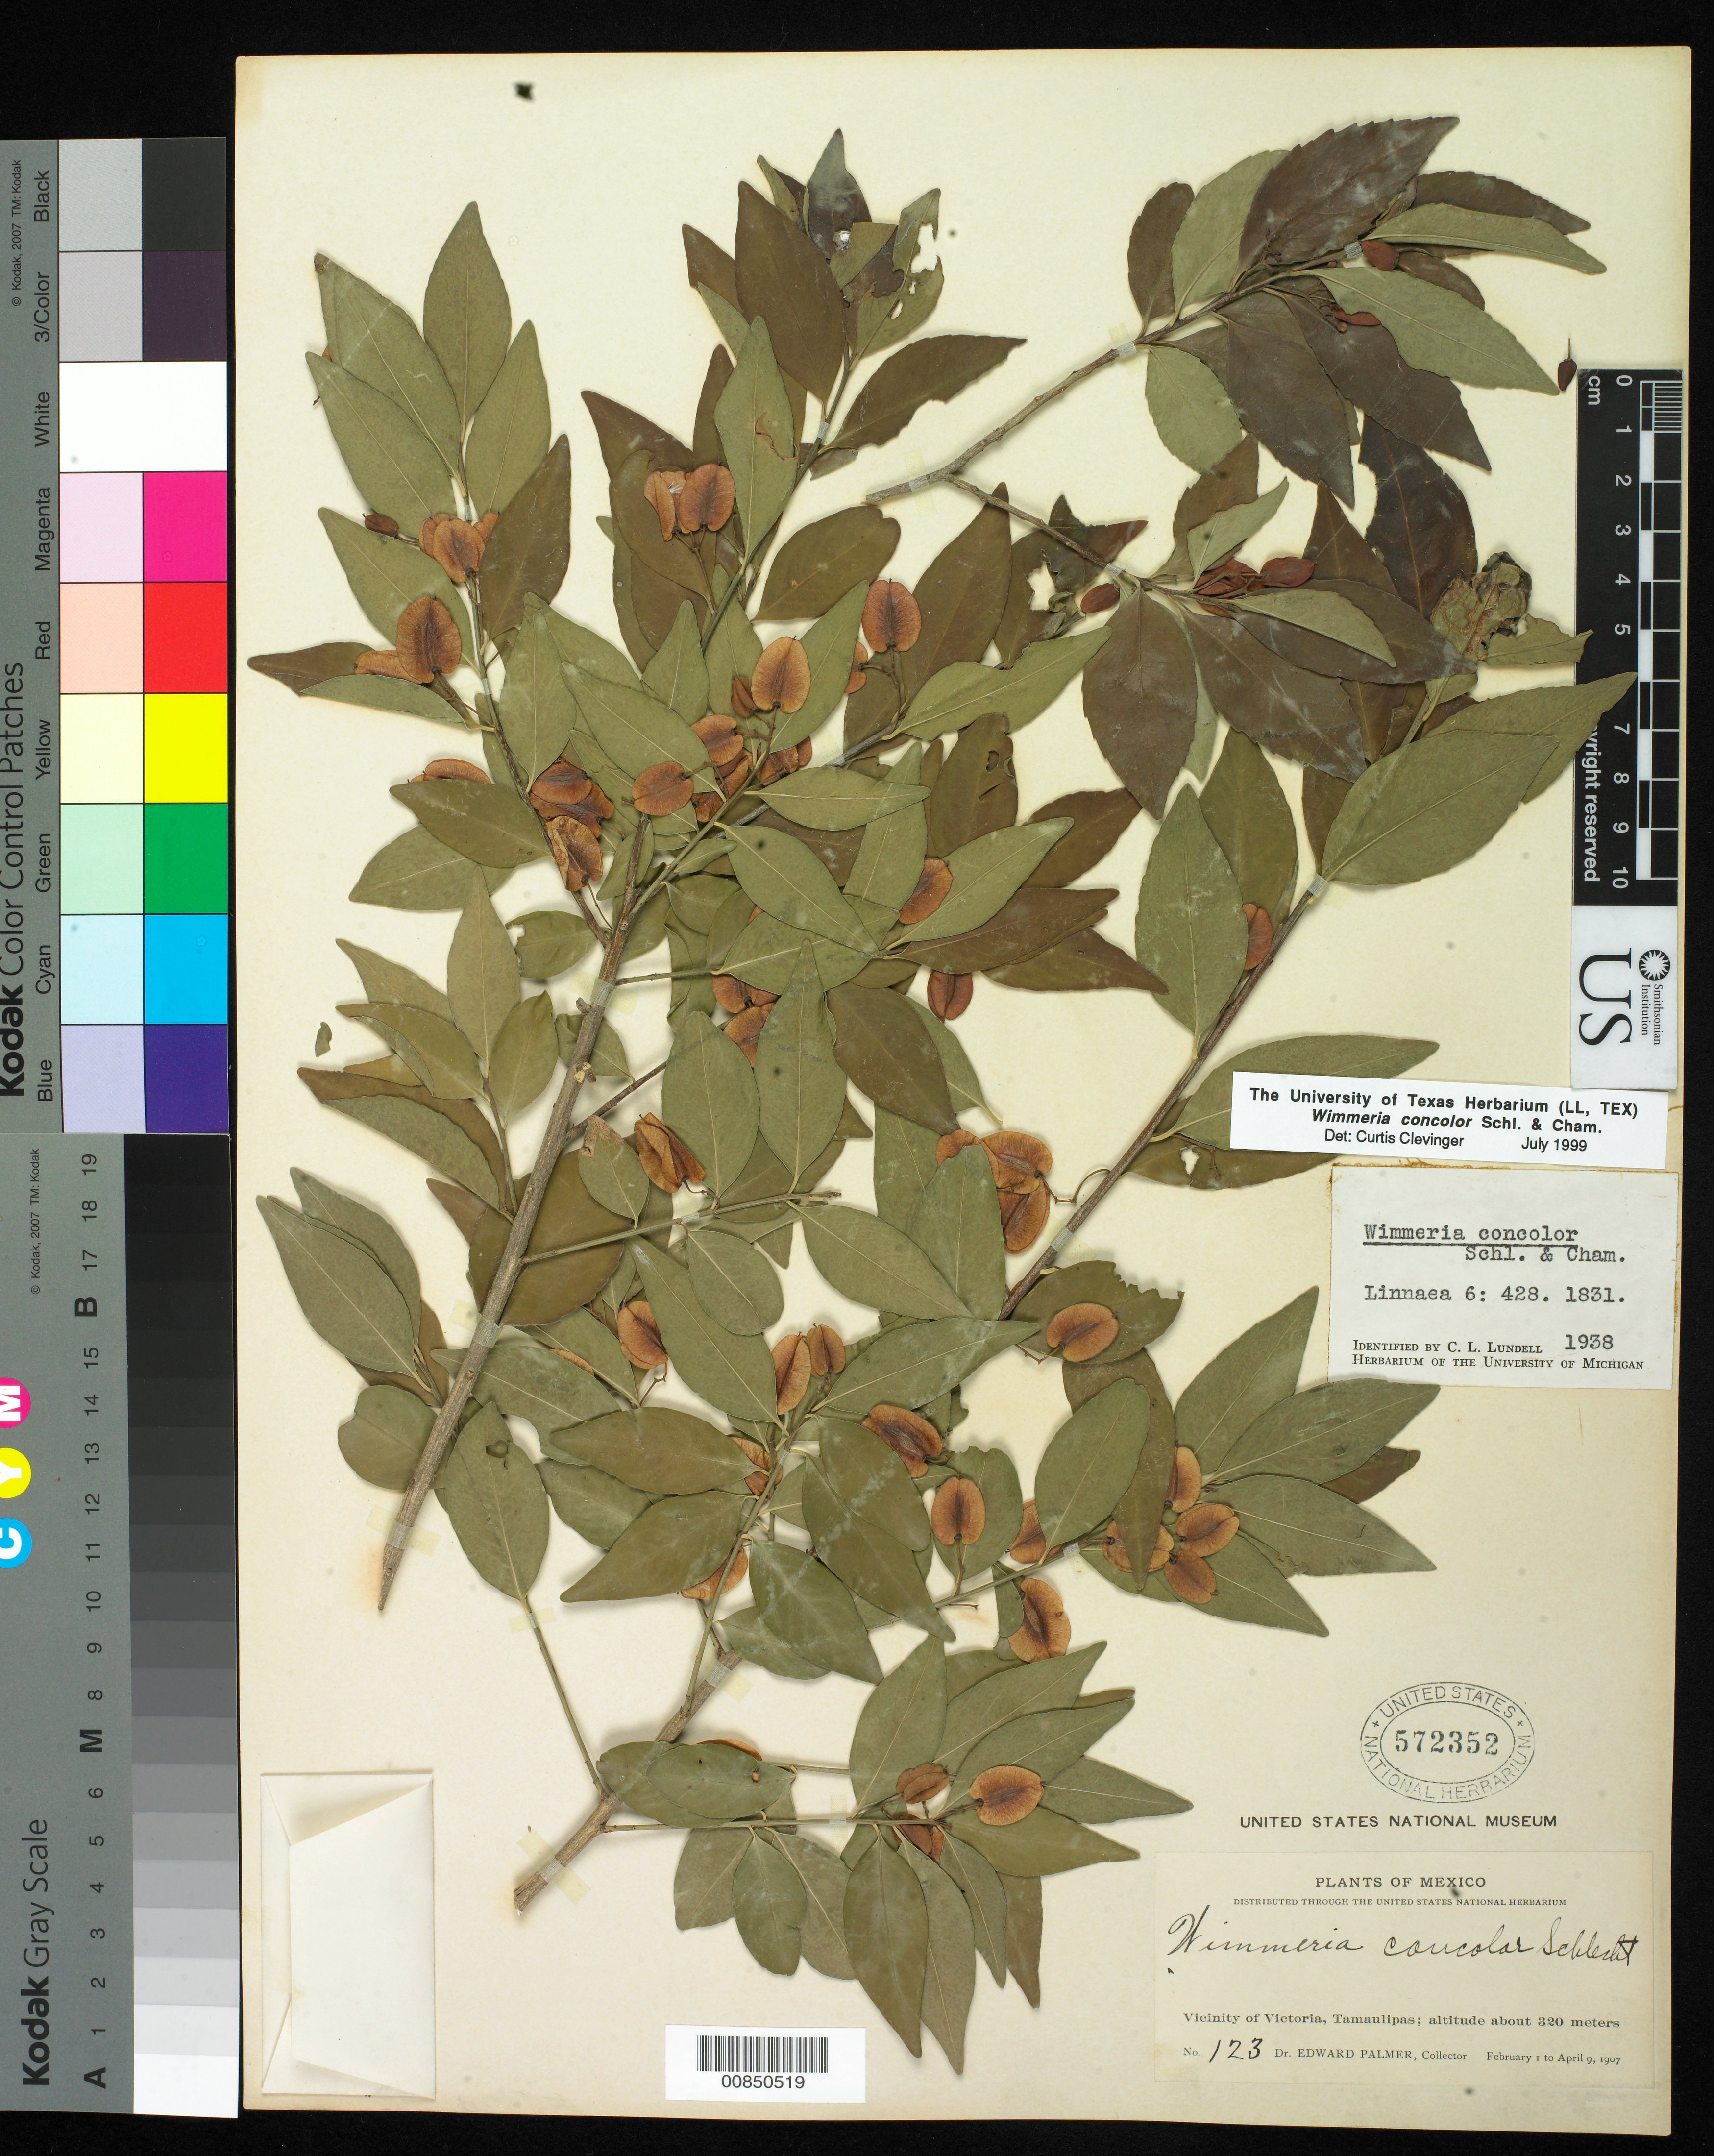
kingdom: Plantae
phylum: Tracheophyta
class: Magnoliopsida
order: Celastrales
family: Celastraceae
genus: Wimmeria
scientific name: Wimmeria concolor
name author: Schltdl. & Cham.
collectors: E. Palmer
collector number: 123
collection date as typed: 01 Feb 1907 to 09 Apr 1907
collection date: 1907-02-01/1907-04-09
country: Mexico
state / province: Tamaulipas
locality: Vicinity of Victoria.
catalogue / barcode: US 572352